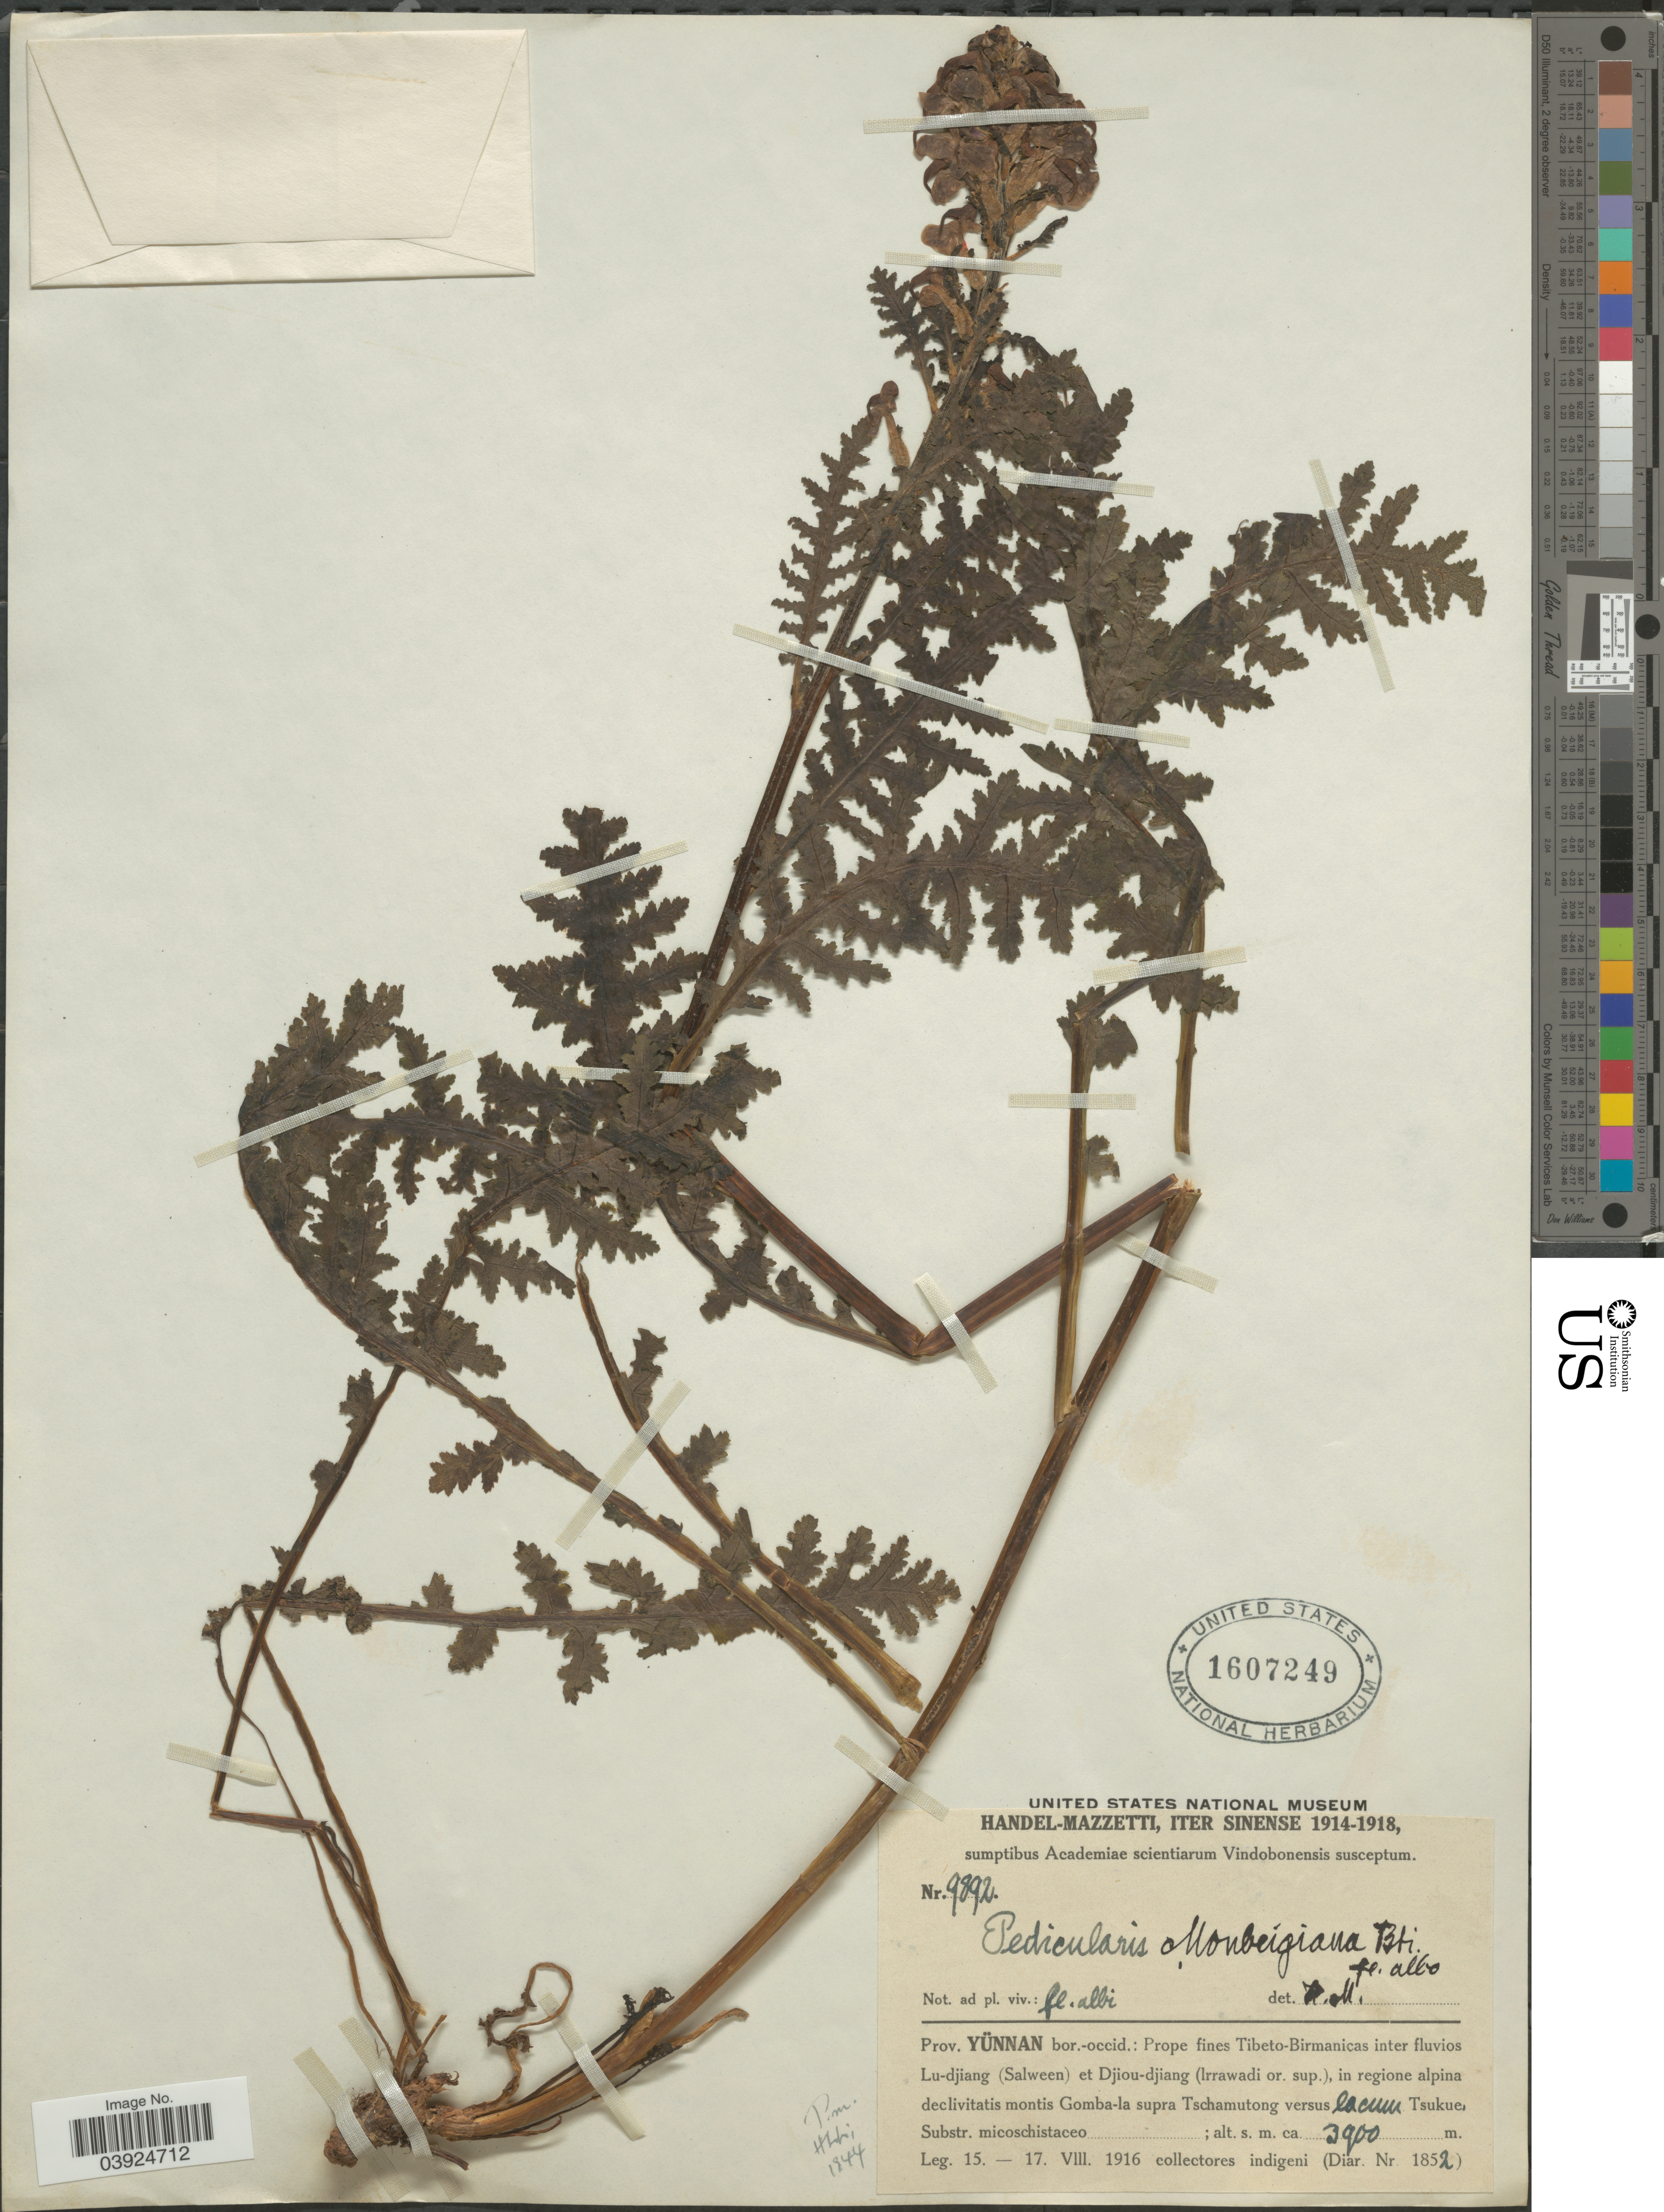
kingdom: Plantae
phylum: Tracheophyta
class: Magnoliopsida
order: Lamiales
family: Orobanchaceae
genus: Pedicularis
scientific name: Pedicularis monbeigiana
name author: Bonati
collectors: Handel-Mazzetti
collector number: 9892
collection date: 1916-08-15/1916-08-17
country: China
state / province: Yunnan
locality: Prov. Yünnan bor.-occid.: Prope fines Tibeto-Birmanicas inter fluvios Lu-djiang (Salween) et Djiou-djiang (Irrawadi or. sup.), in regione alpina declivitatis montis Gomba-la supra Tschamutong versus lacum Tsukue.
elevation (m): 3900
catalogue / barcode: US 1607249